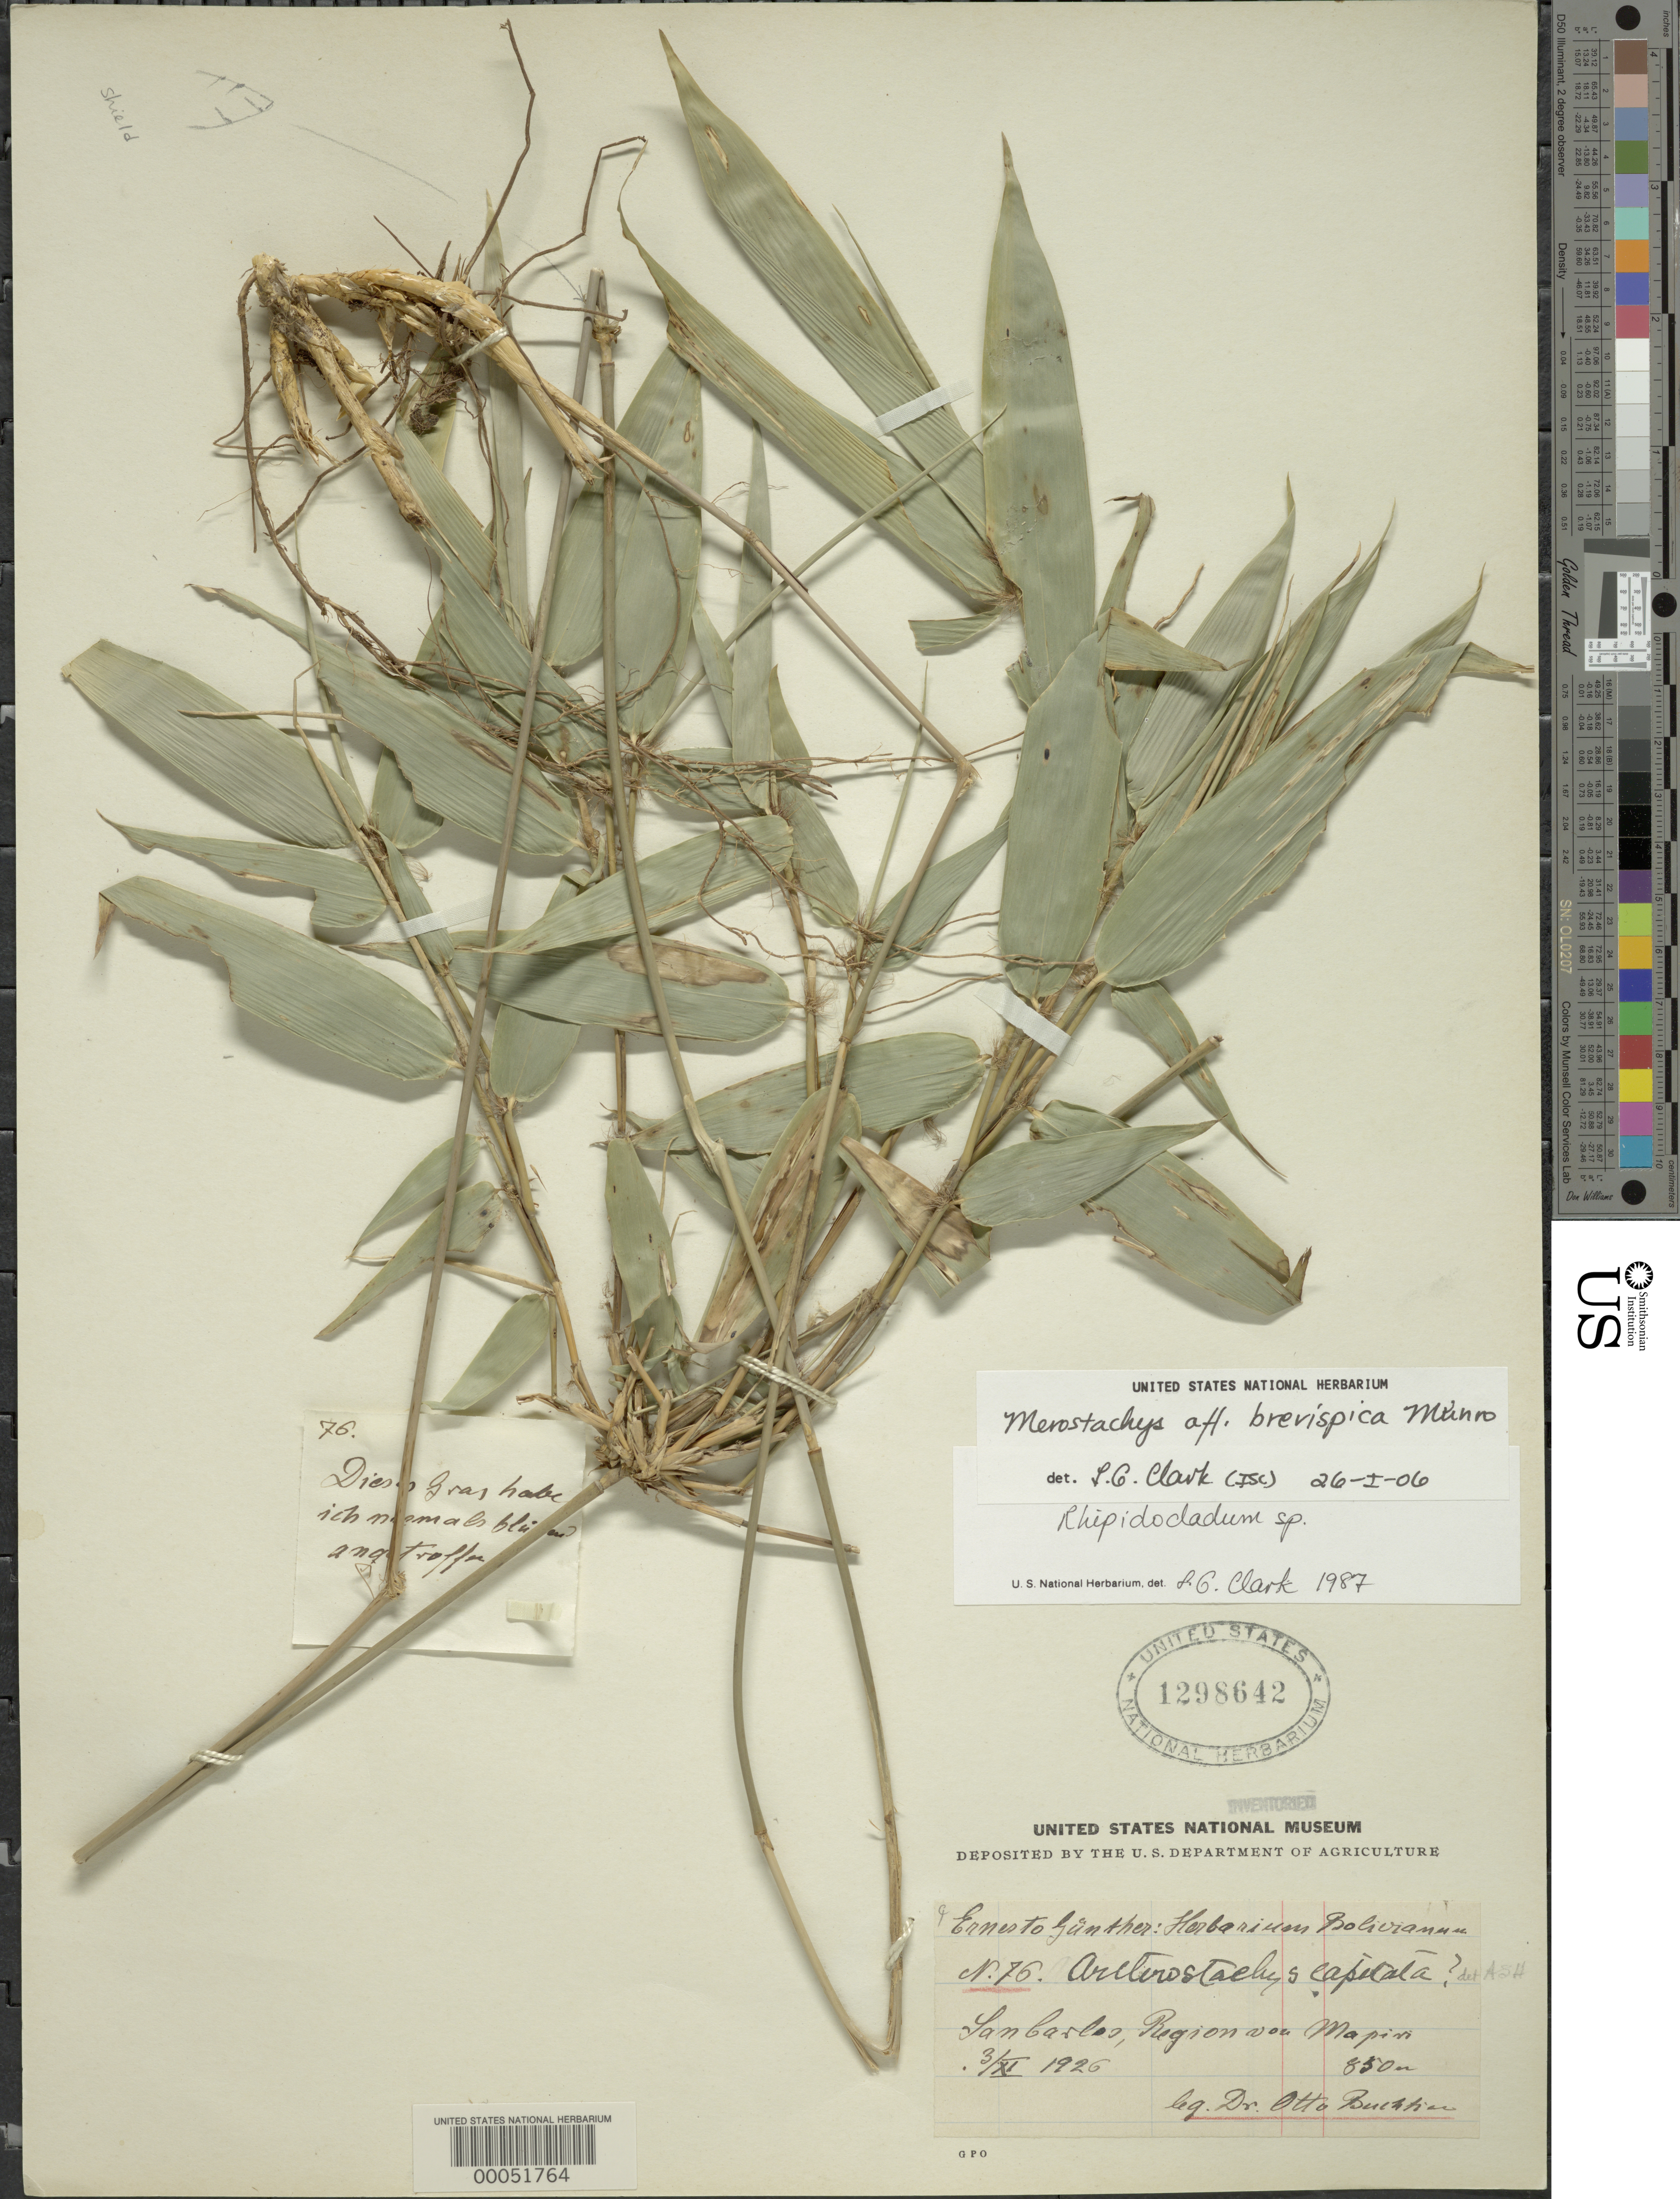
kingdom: Plantae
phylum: Tracheophyta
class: Liliopsida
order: Poales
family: Poaceae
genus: Merostachys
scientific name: Merostachys brevispica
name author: Munro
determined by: Clark, Lynn G., (ISC), Iowa State University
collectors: O. Buchtien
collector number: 76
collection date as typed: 03 Nov 1926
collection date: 1926-11-03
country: Bolivia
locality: San carlos, region von mapiri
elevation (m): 850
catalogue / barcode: US 1298642